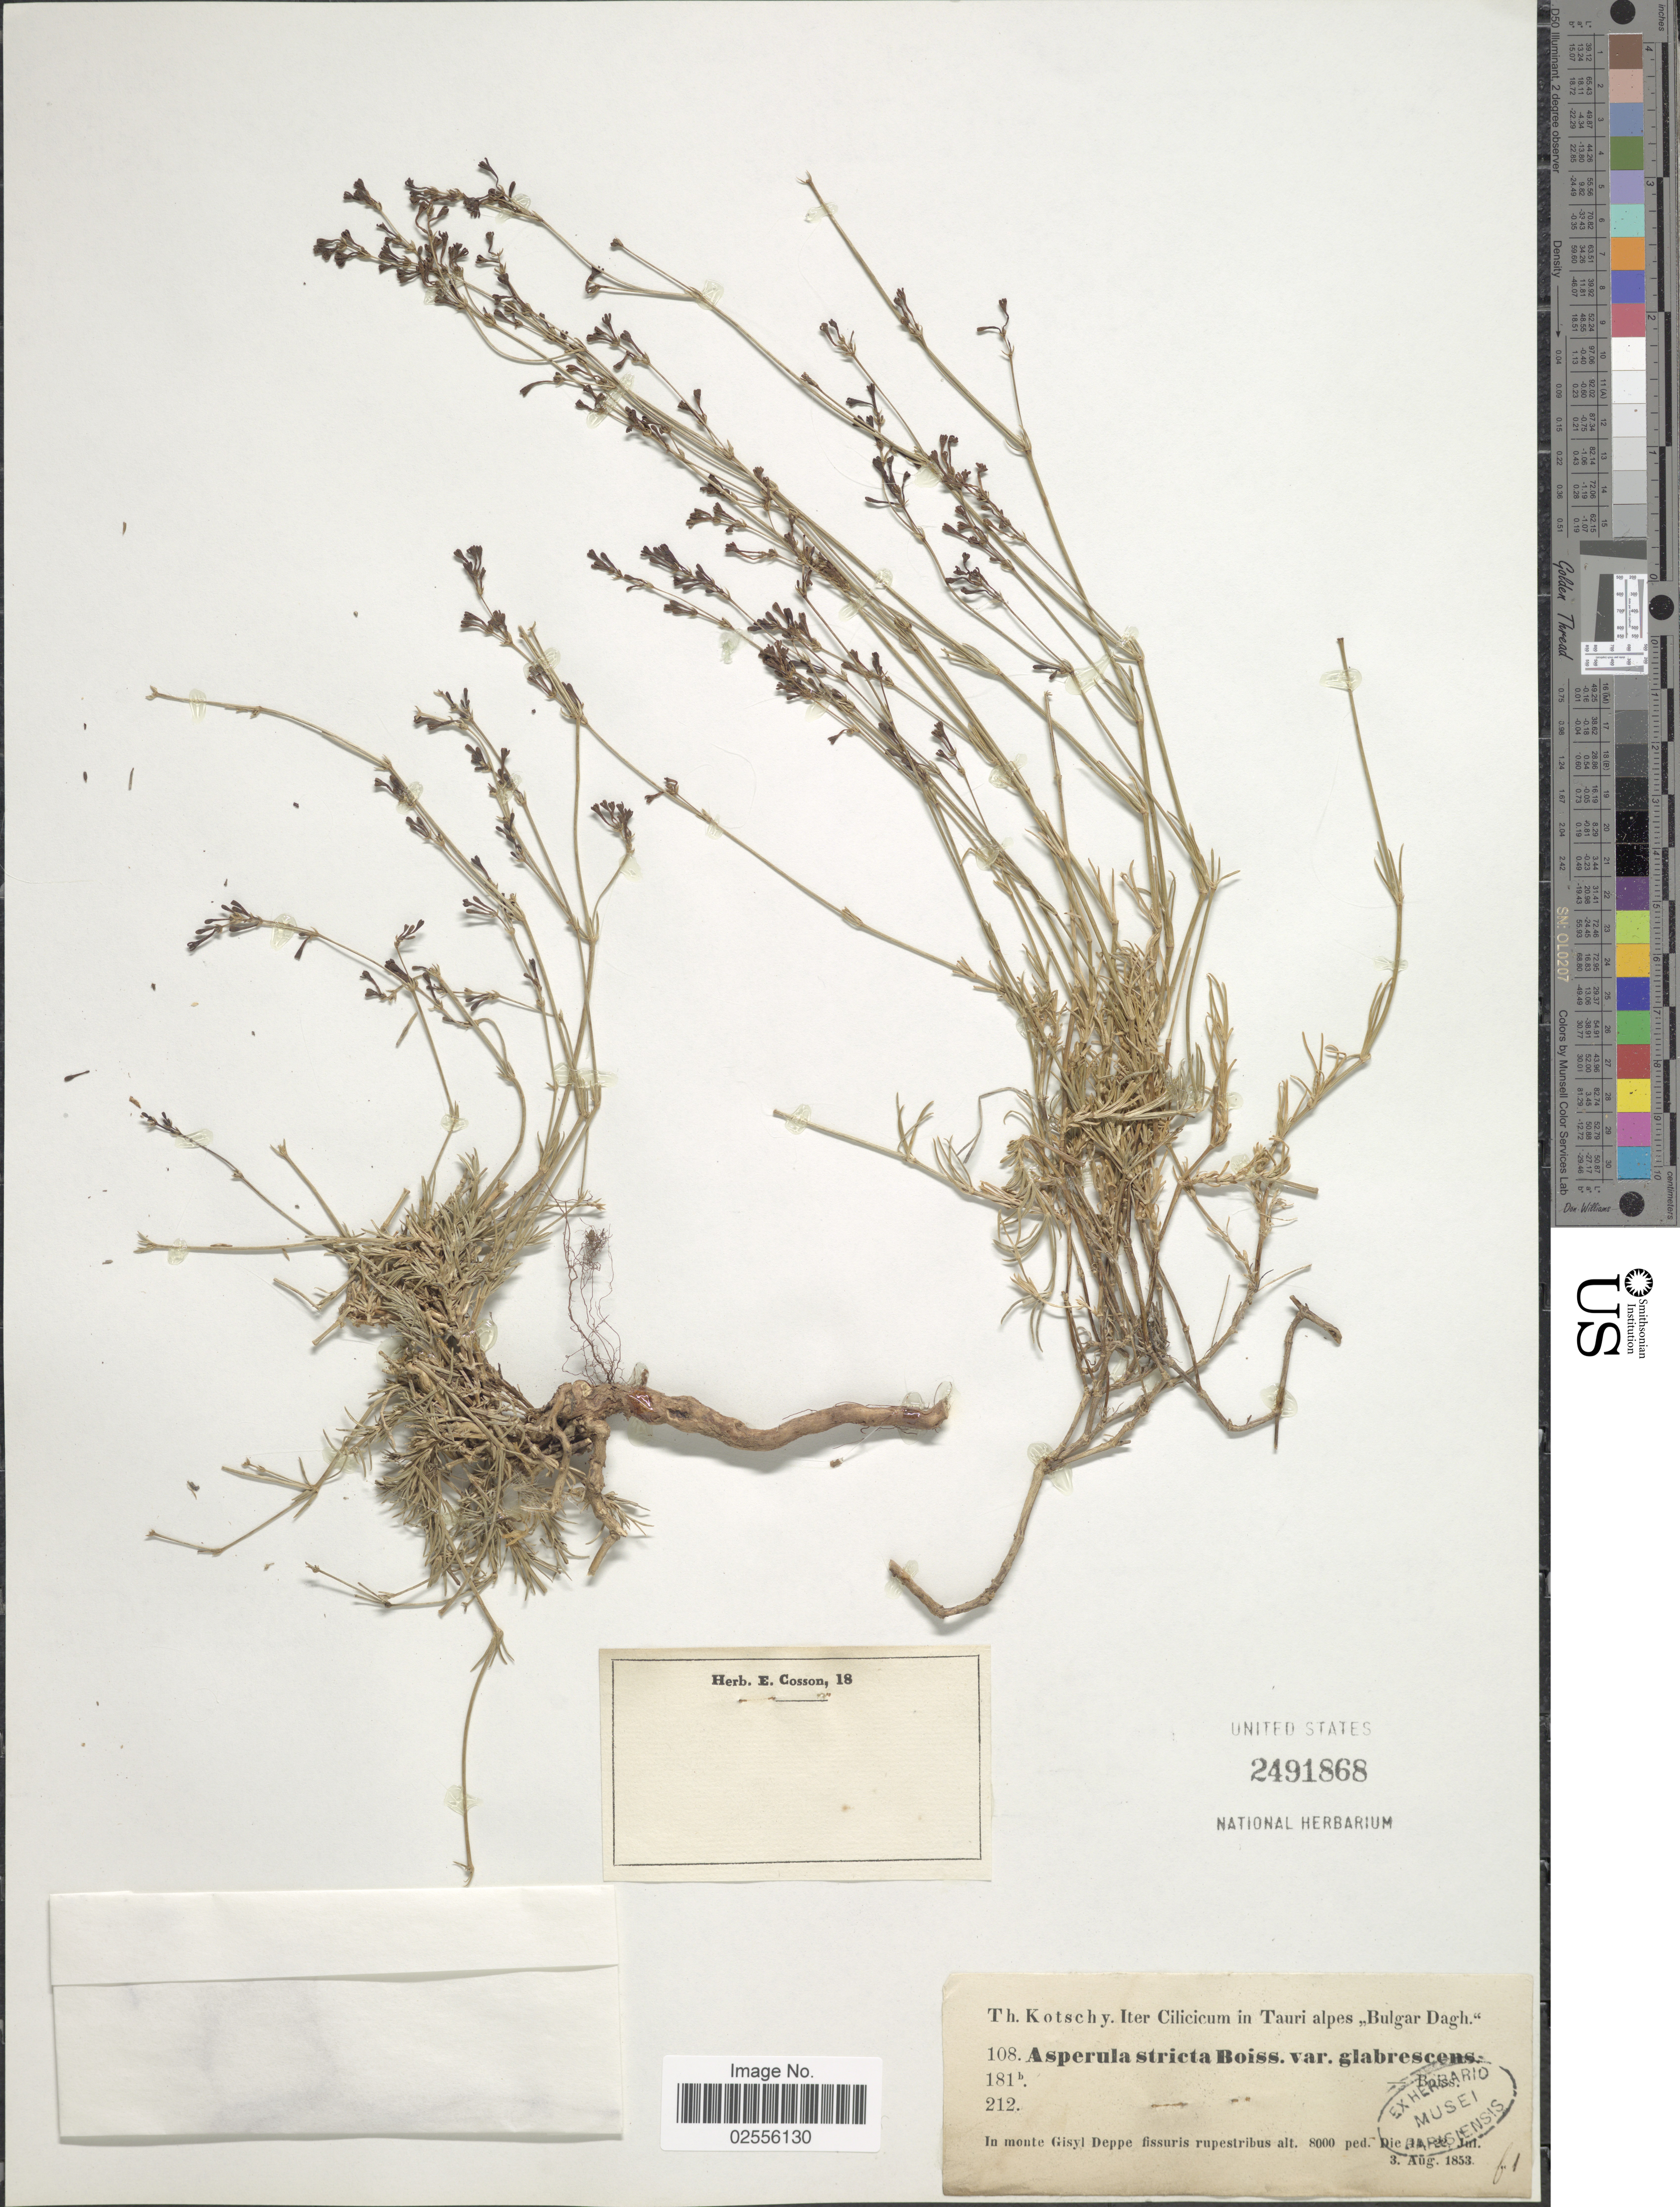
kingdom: Plantae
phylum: Tracheophyta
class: Magnoliopsida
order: Gentianales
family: Rubiaceae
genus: Asperula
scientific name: Asperula stricta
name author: Boiss.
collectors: K. G. Kotschy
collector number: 108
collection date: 1853-08-03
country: Turkey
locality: Iter Cilicicum in Tauri alpes "Bukgar Dagh", in monte Gisyl Deppe fissuris rupestribus.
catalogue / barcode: US 2491868